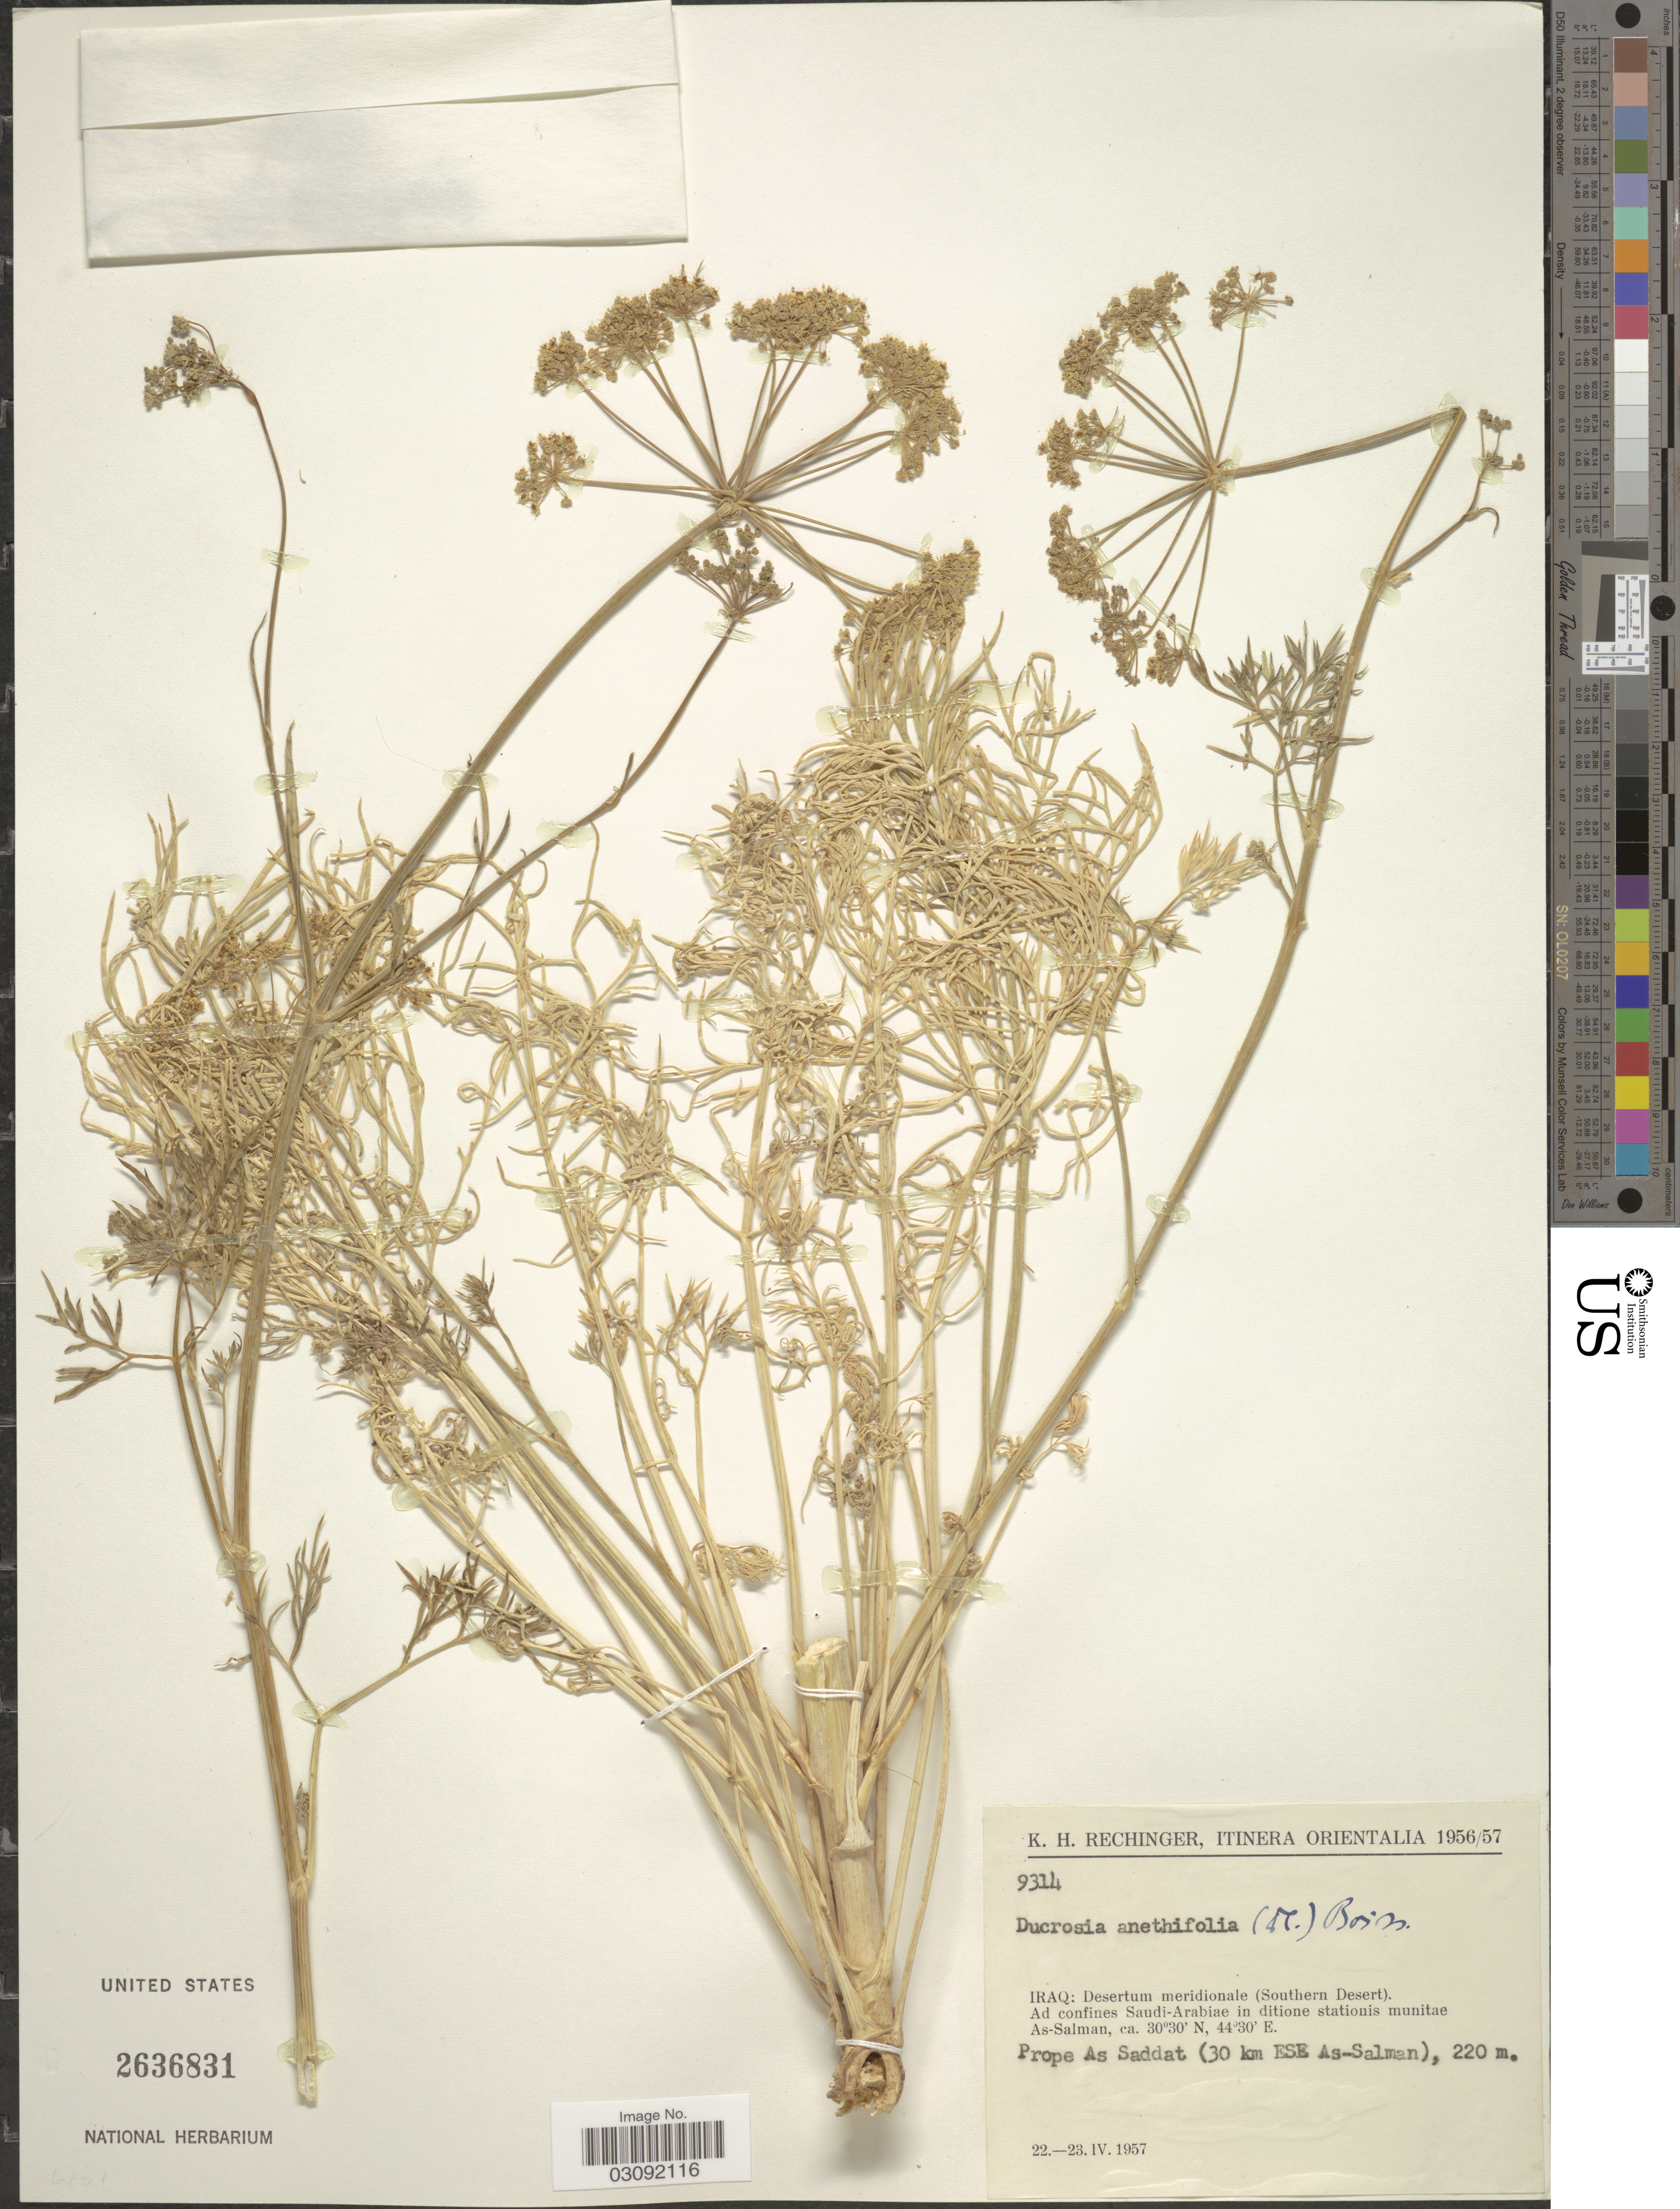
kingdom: Plantae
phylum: Tracheophyta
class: Magnoliopsida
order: Apiales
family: Apiaceae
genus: Ducrosia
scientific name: Ducrosia anethifolia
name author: (DC.) Boiss.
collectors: K. H. Rechinger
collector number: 9314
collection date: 1957-04-22/1957-04-23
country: Iraq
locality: Desertum meridionale (Southern Desert). Ad confines Saudi-Arabiae in ditione stationis munitae As-Salman. Prope As Saddat (30 km ESE As-Salman).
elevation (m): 220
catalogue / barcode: US 2636831